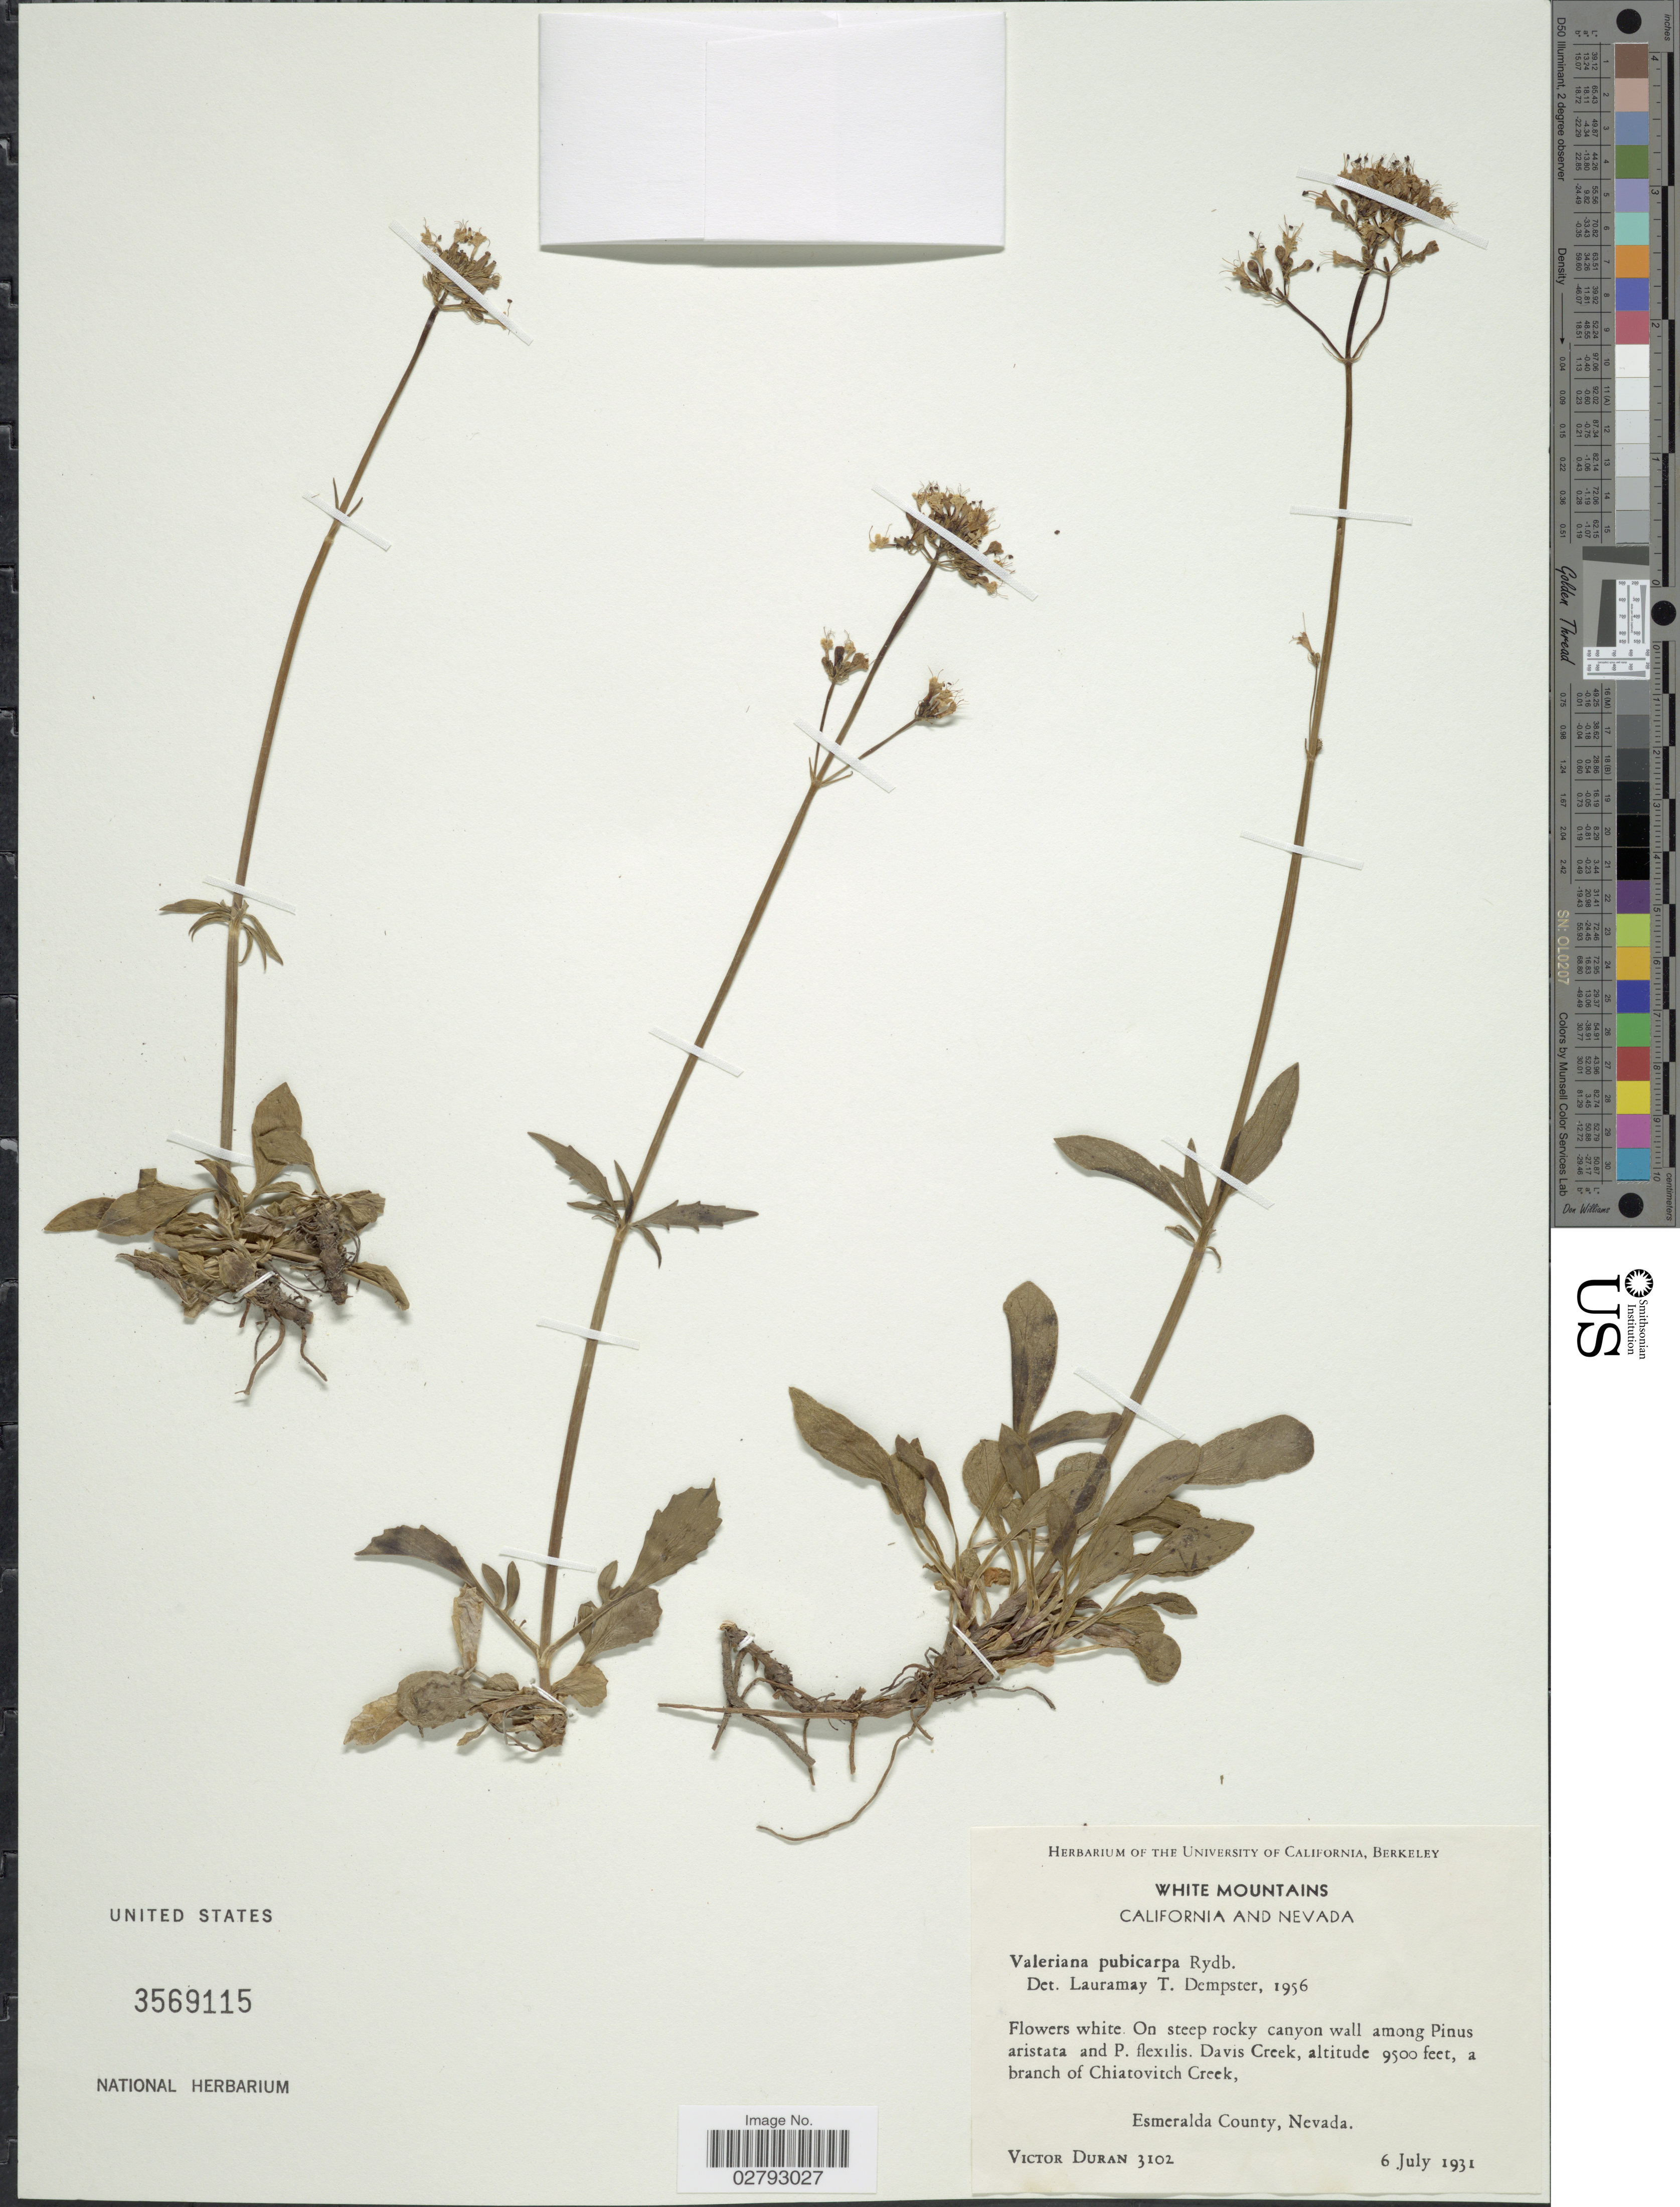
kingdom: Plantae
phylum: Tracheophyta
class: Magnoliopsida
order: Dipsacales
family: Caprifoliaceae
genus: Valeriana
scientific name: Valeriana capitata subsp. pubicarpa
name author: (Rydb.) F.G. Mey.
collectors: V. Duran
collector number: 3102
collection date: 1931-07-06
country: United States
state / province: Nevada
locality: White Mountains. On steep rocky canyon wall among Pinus aristata and P. flexilis. Davis Creek, a branch of Chiatovitch Creek, Esmeralda County.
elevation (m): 2896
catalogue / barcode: US 3569115